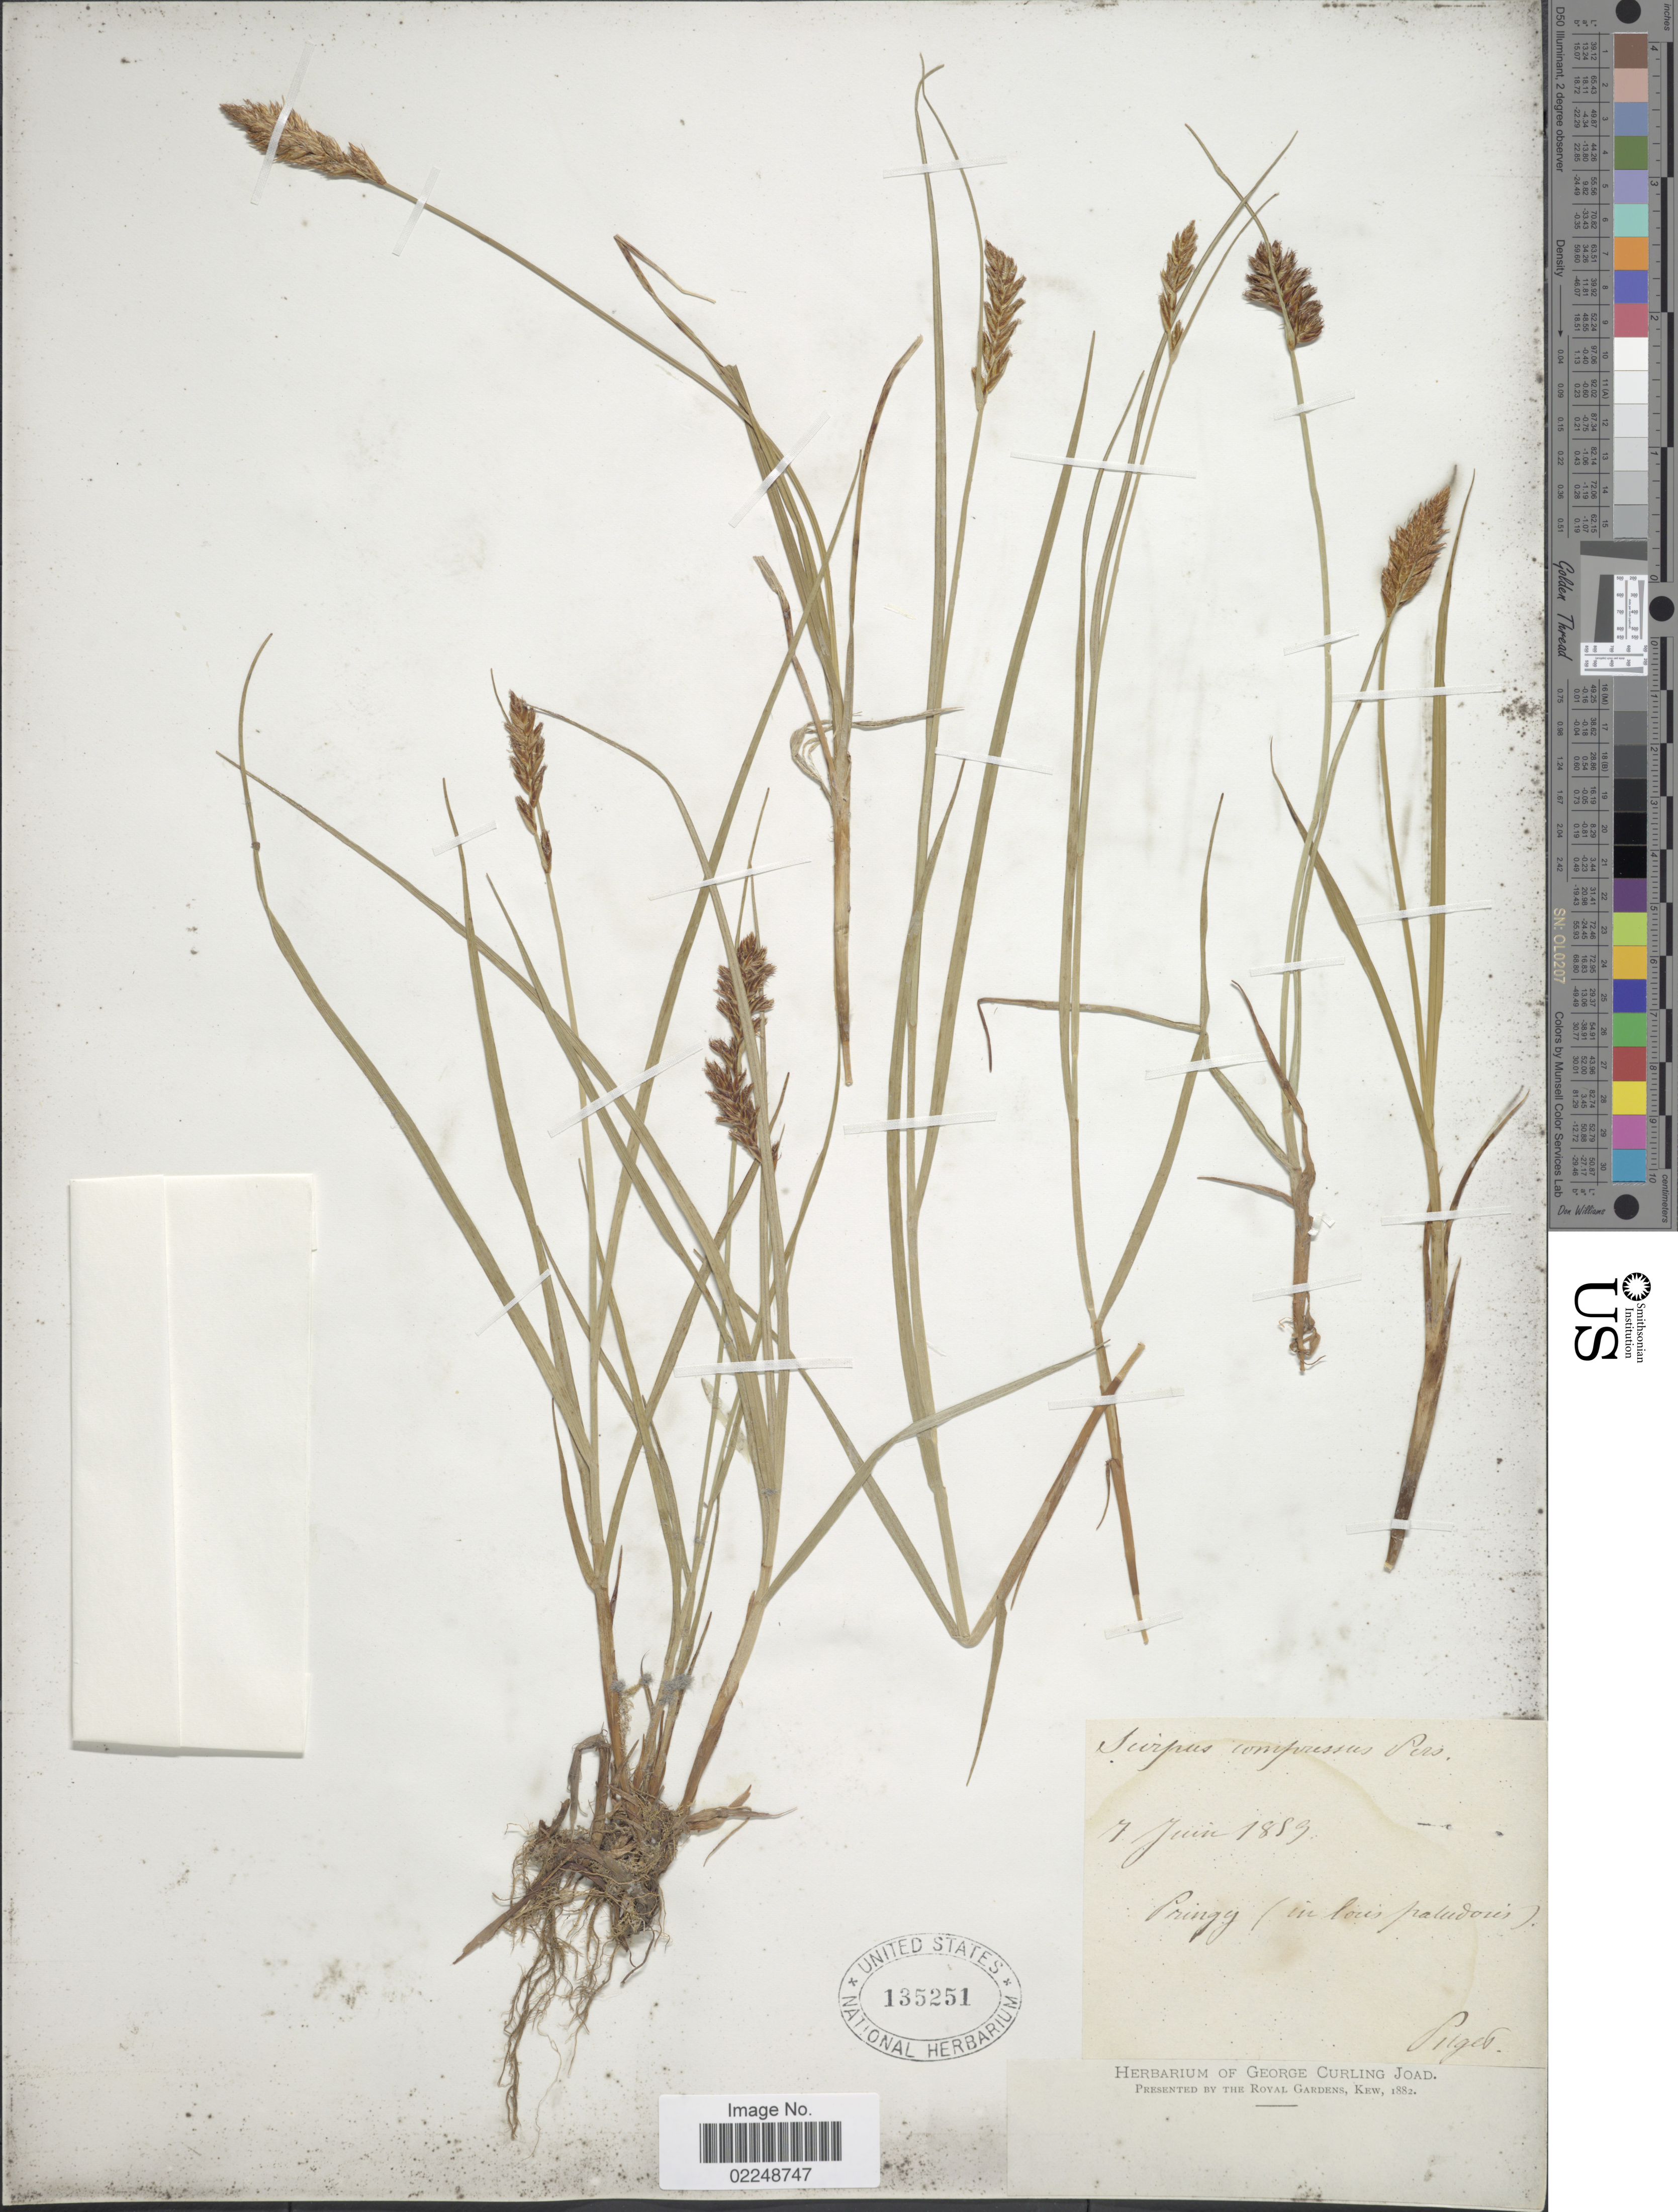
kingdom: Plantae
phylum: Tracheophyta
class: Liliopsida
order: Poales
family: Cyperaceae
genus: Blysmus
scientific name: Blysmus compressus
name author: (L.) Panzer ex Link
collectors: -. Puget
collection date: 1859-06-07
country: France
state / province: Auvergne-Rhône-Alpes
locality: Pringy (in locis paludosis)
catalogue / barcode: US 135251